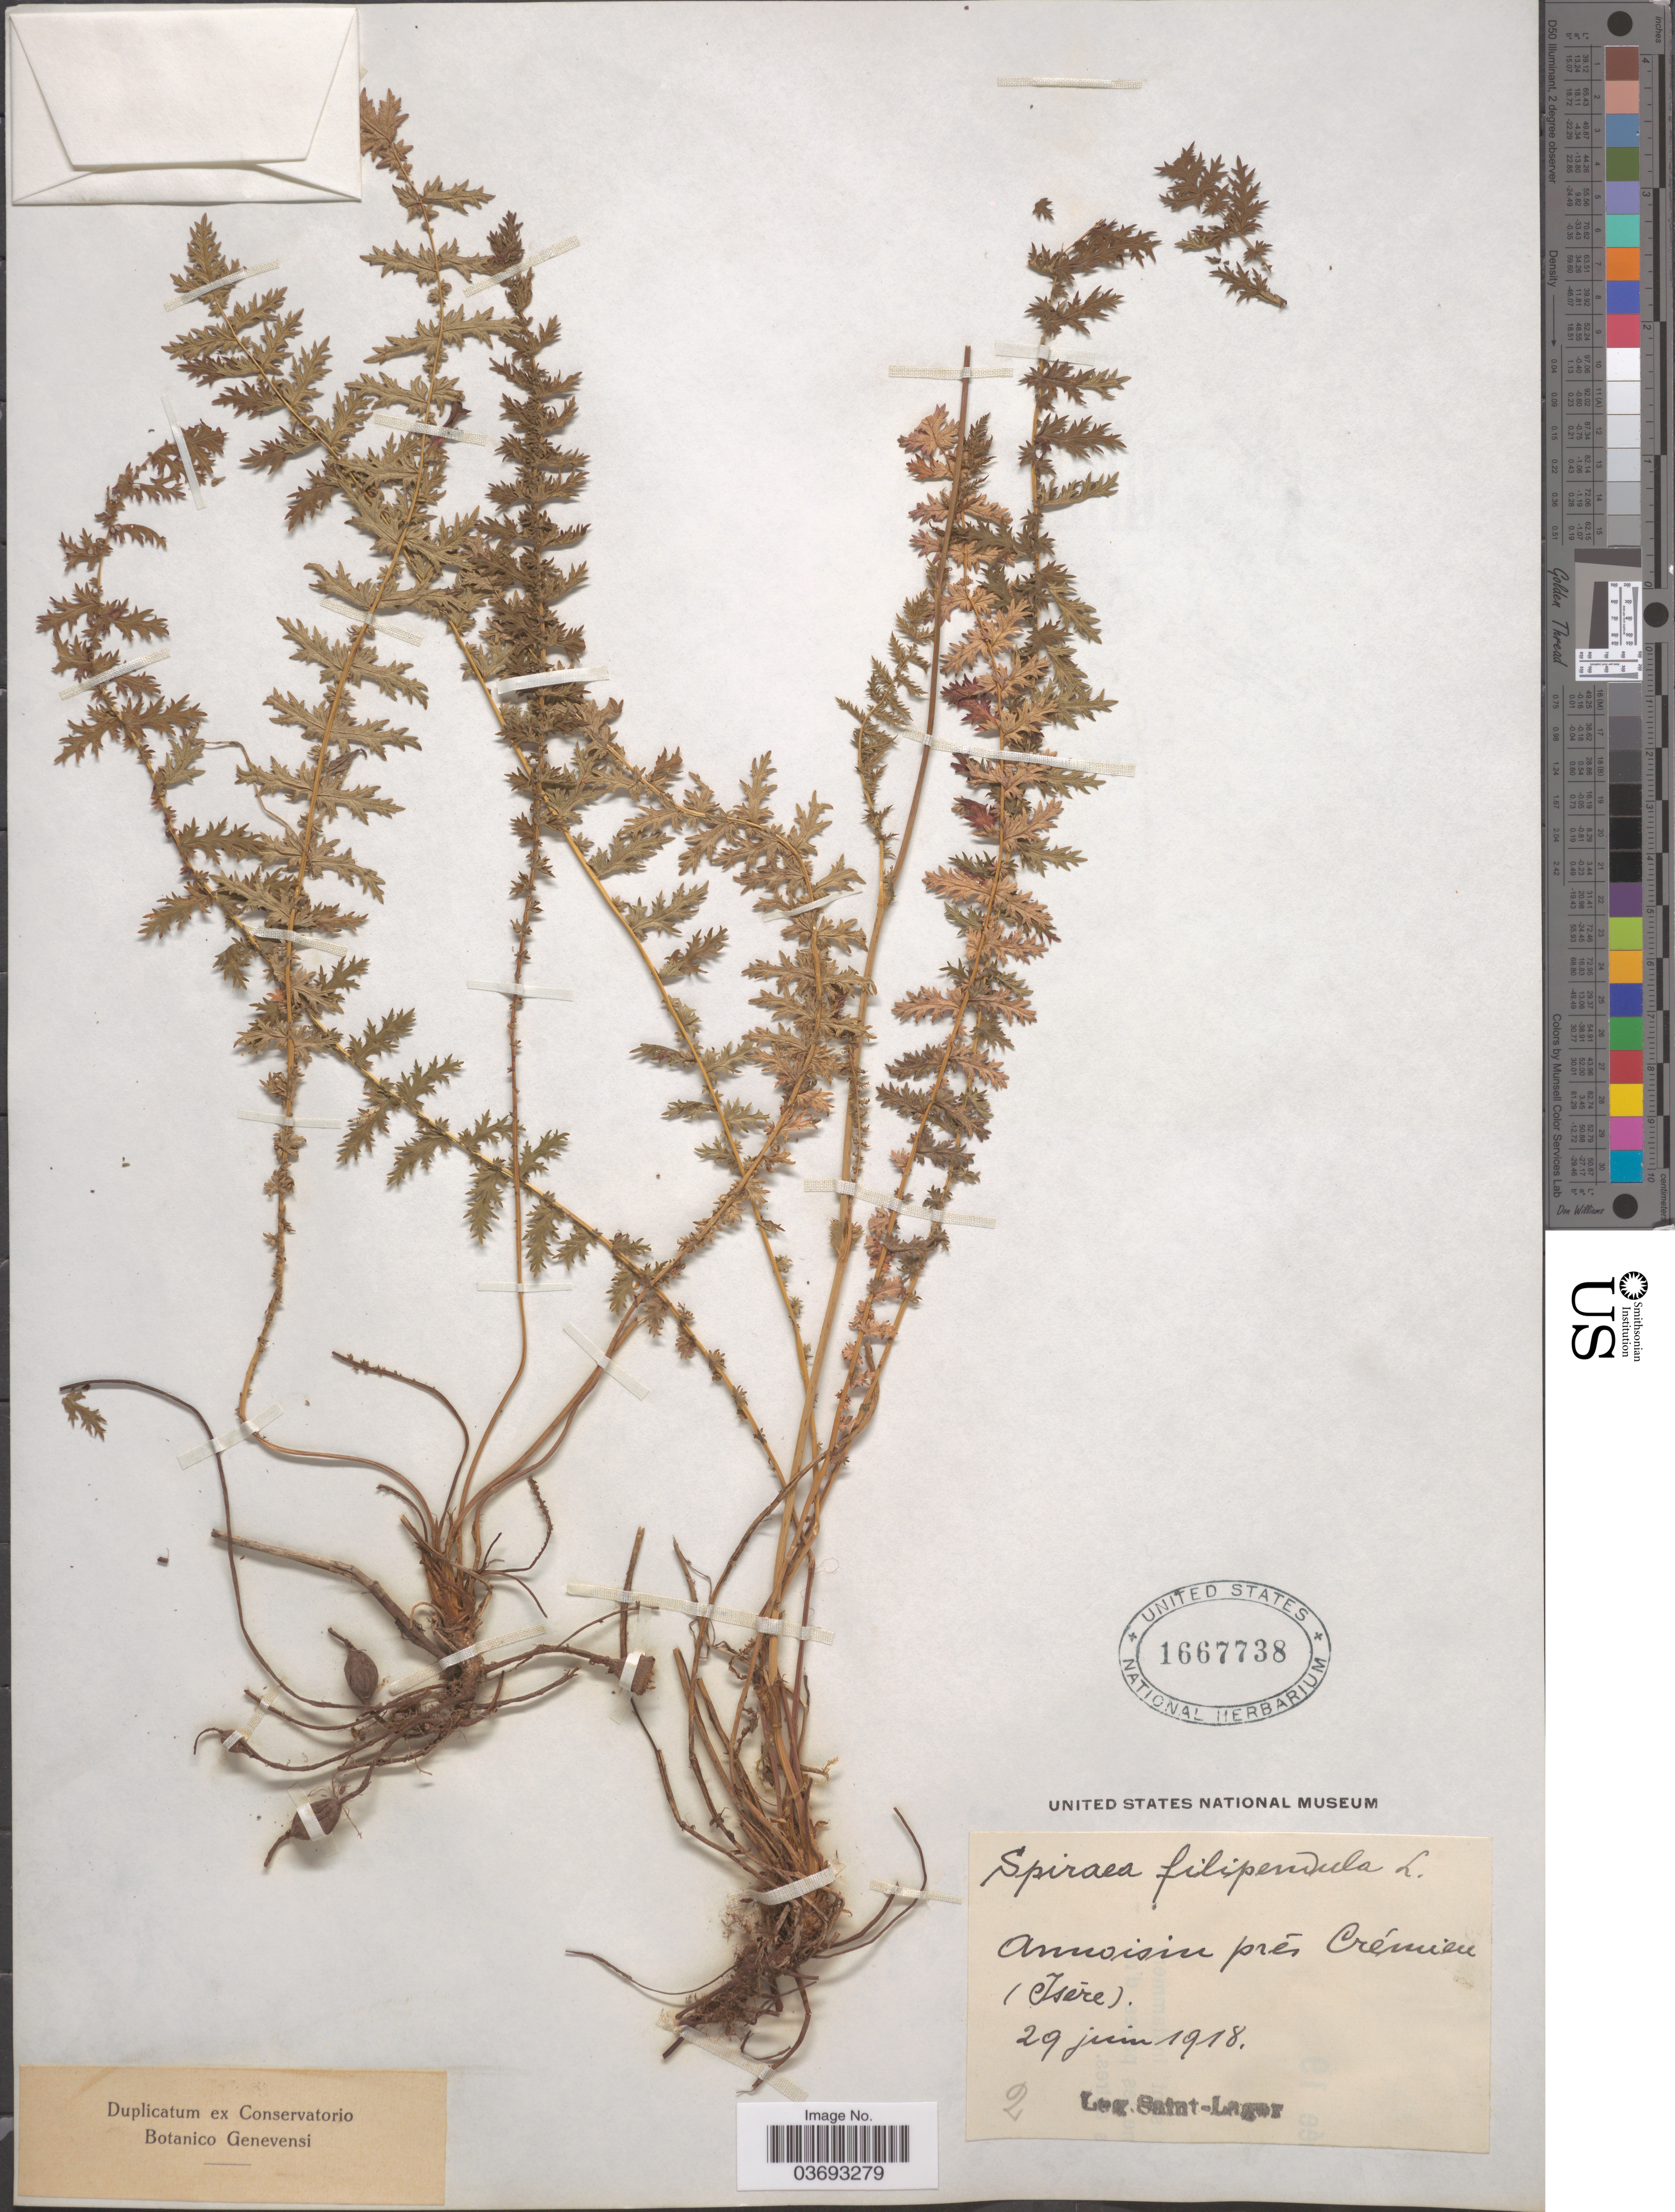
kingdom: Plantae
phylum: Tracheophyta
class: Magnoliopsida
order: Rosales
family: Rosaceae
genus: Spiraea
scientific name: Spiraea filipendula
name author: L.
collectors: Saint-Lager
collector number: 2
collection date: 1918-06-29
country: France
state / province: Auvergne-Rhône-Alpes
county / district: Isère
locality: Annoisin prés Crémieu (Isére).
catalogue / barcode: US 1667738